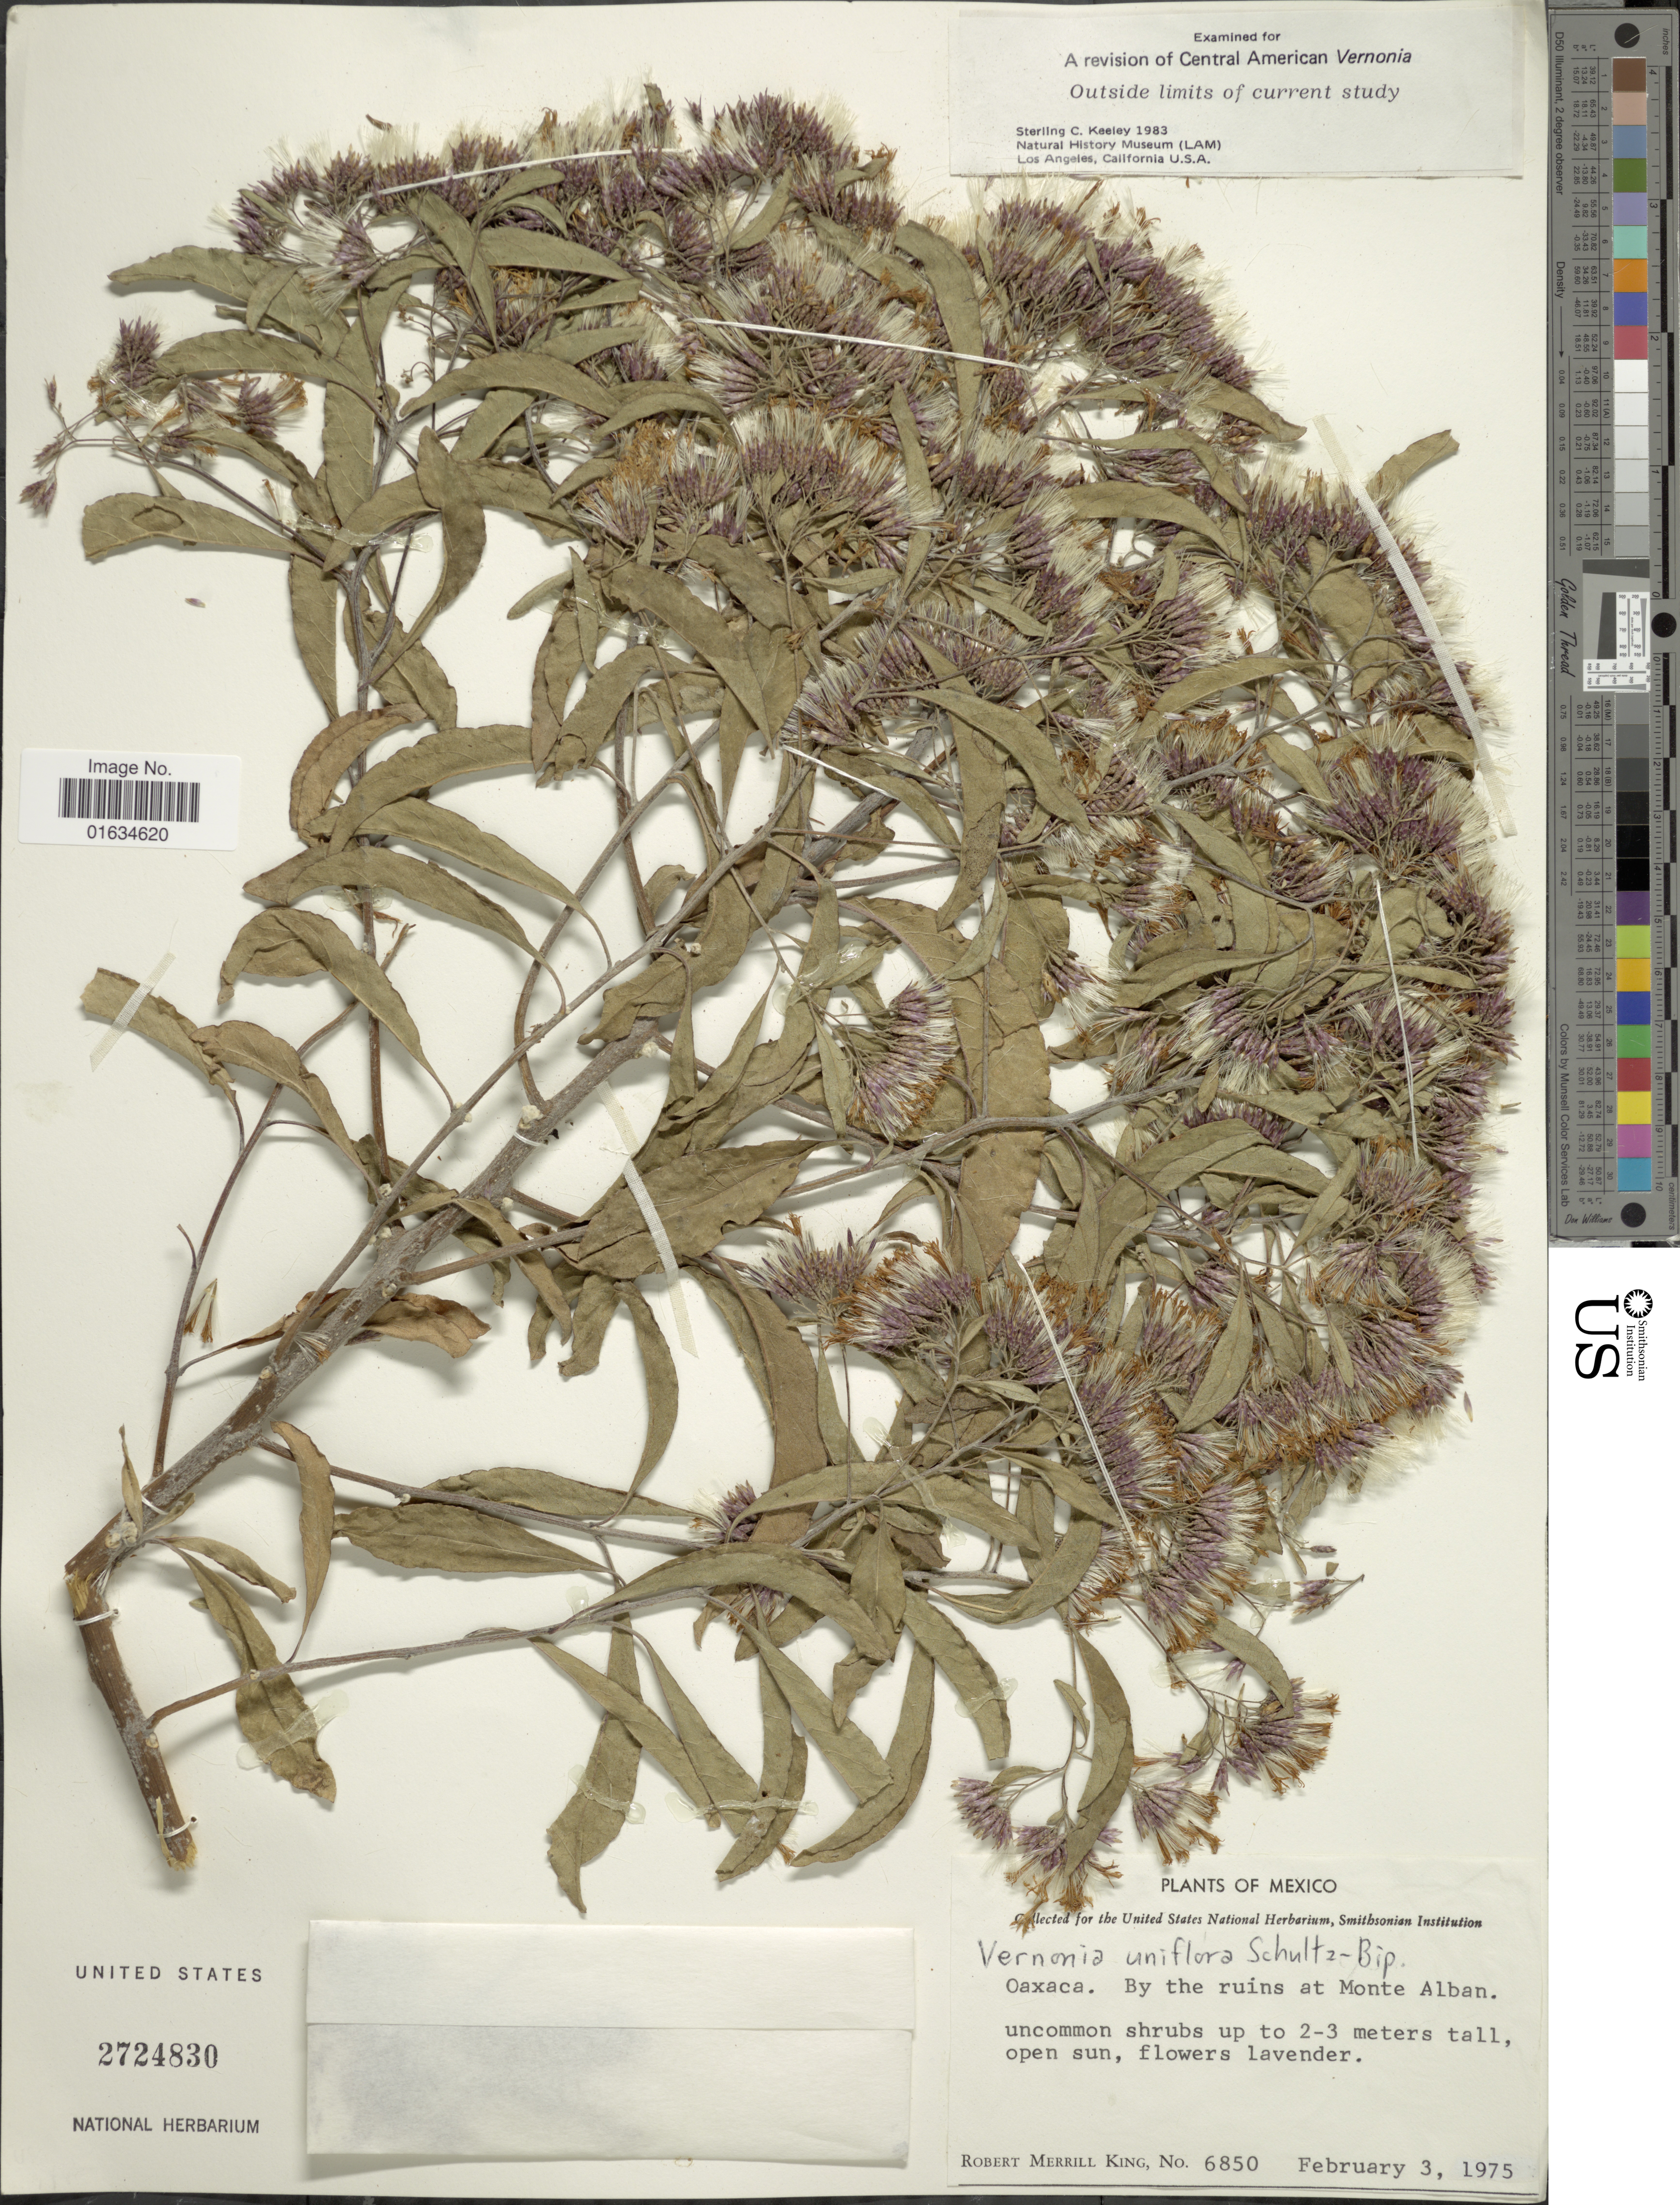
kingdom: Plantae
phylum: Tracheophyta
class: Magnoliopsida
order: Asterales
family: Asteraceae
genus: Critoniopsis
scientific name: Critoniopsis salicifolia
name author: (DC.) H. Rob.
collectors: R. M. King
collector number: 6850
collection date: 1975-02-03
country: Mexico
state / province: Oaxaca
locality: By the ruins at Monte Alban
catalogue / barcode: US 2724830